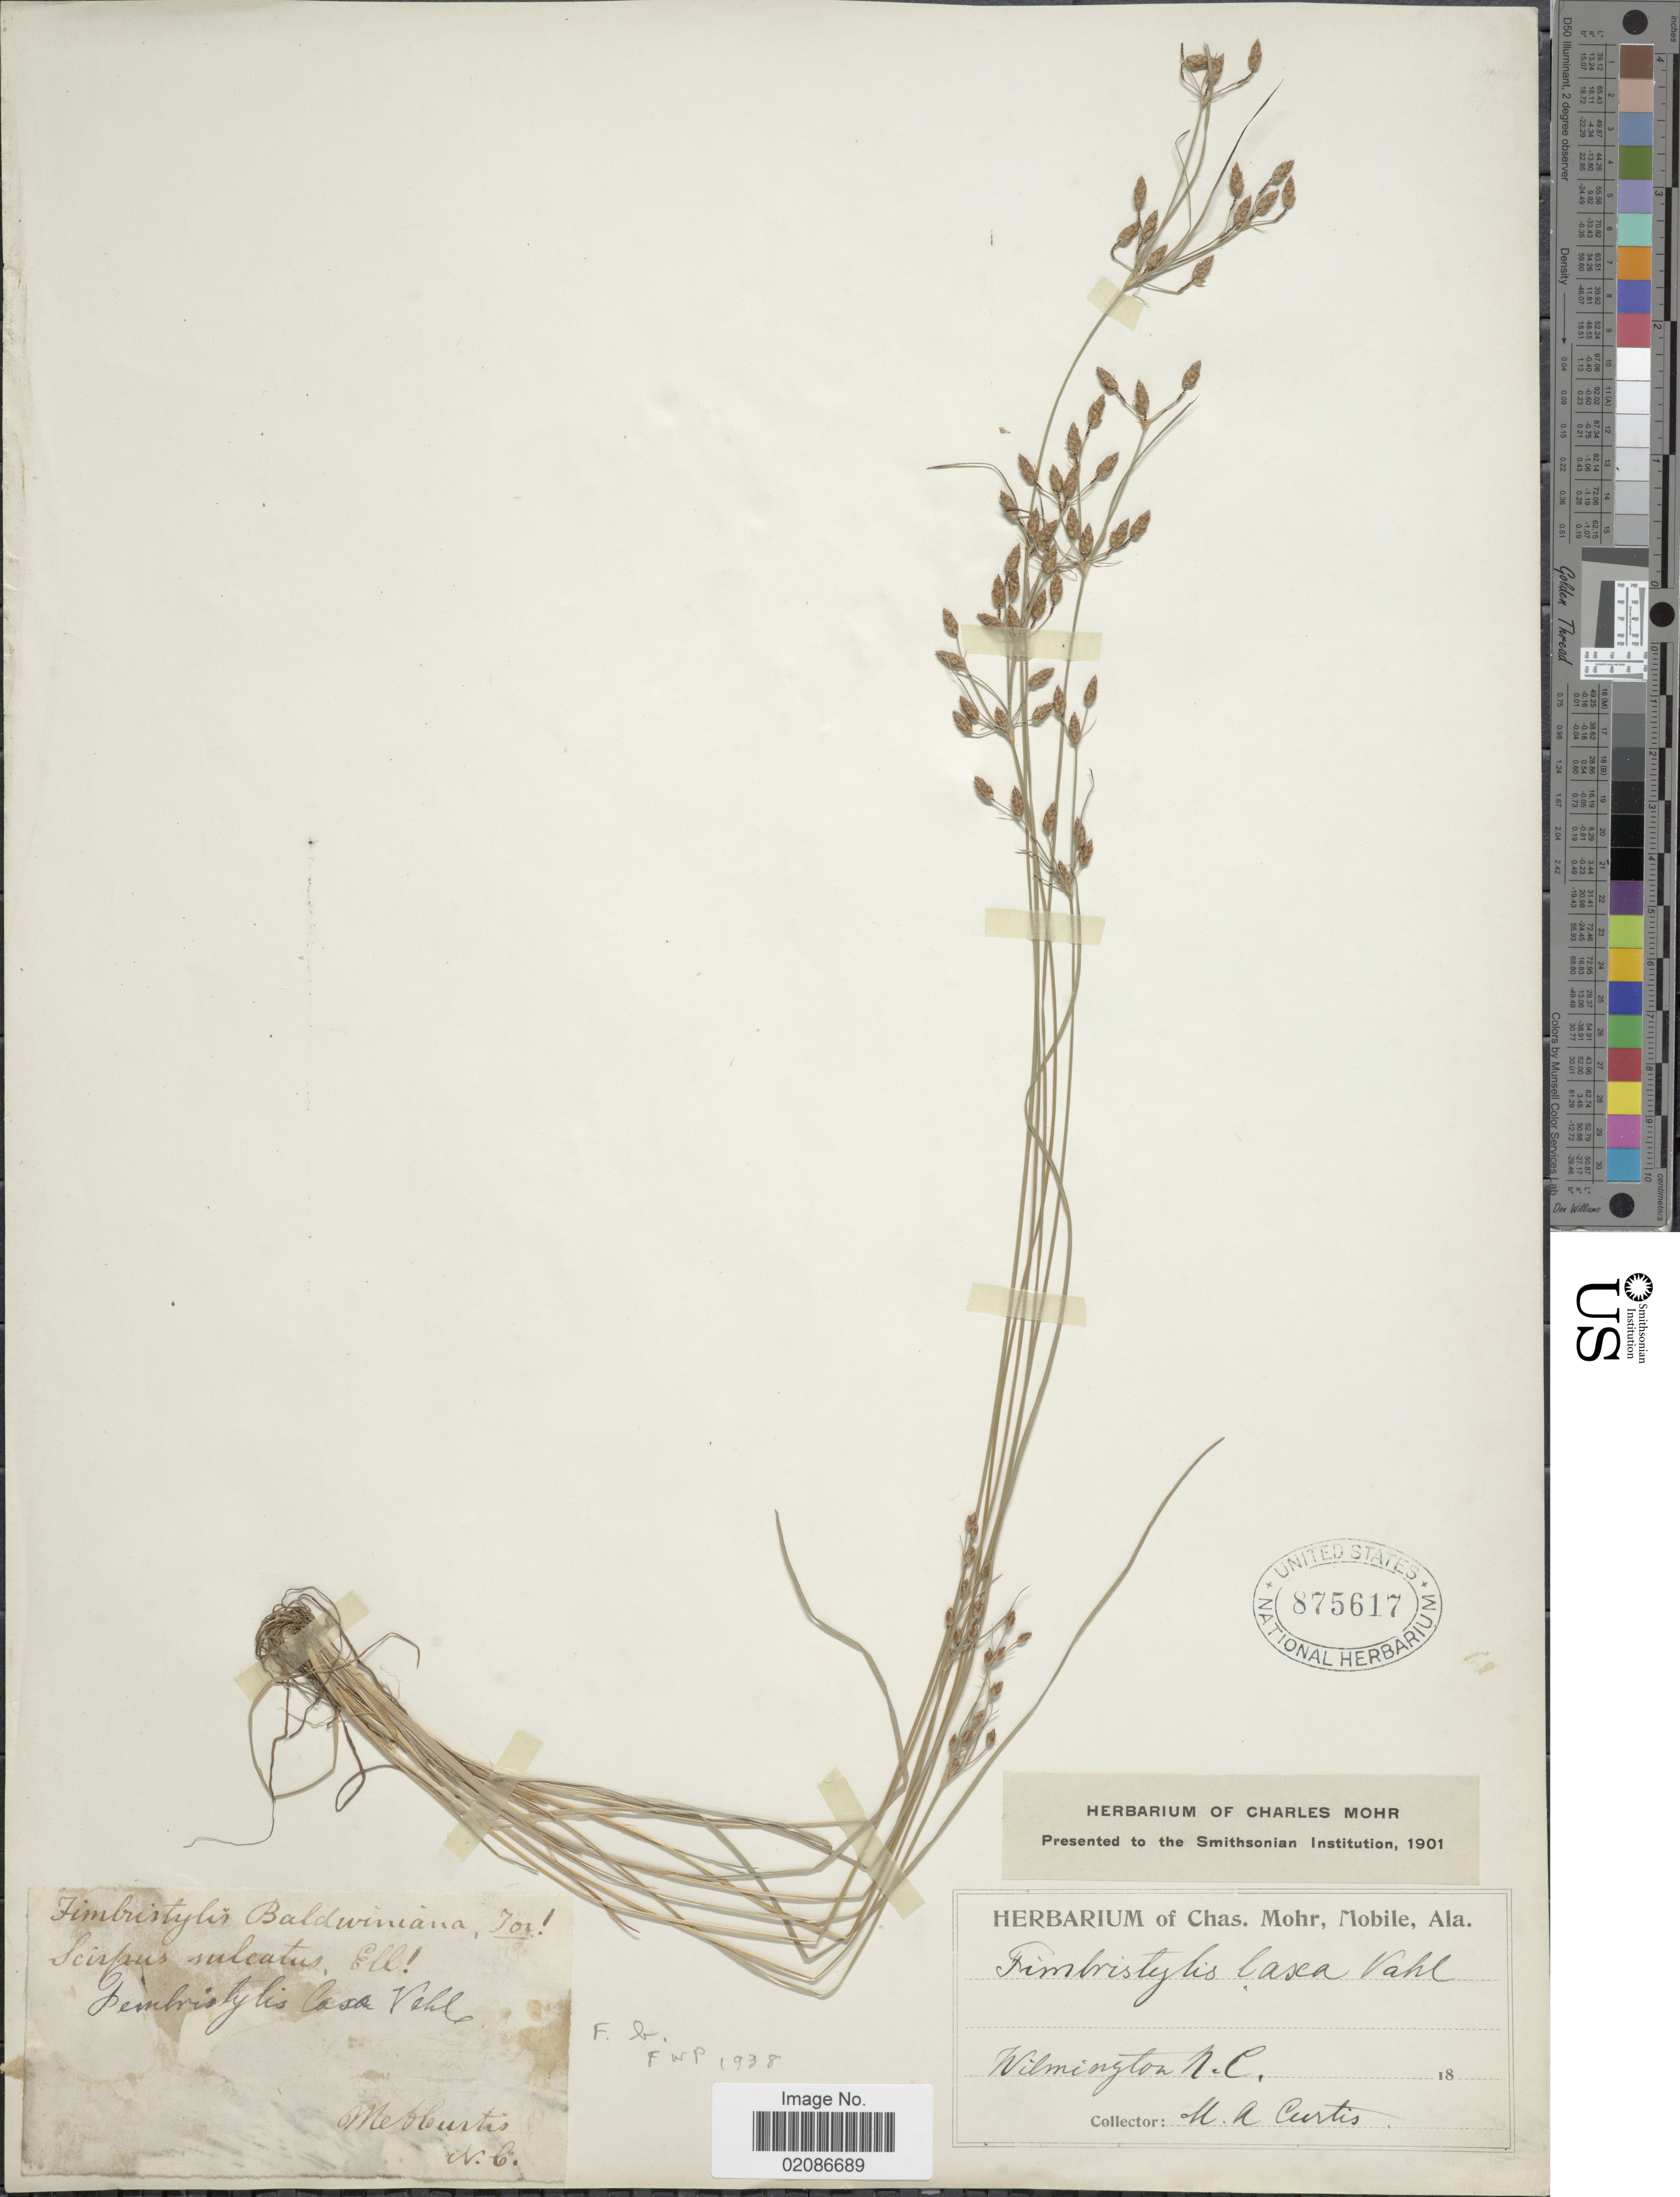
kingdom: Plantae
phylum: Tracheophyta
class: Liliopsida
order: Poales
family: Cyperaceae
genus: Fimbristylis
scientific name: Fimbristylis dichotoma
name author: (L.) Vahl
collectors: M. A. Curtis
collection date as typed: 18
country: United States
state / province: North Carolina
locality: Wilmington, N.C.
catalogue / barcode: US 875617